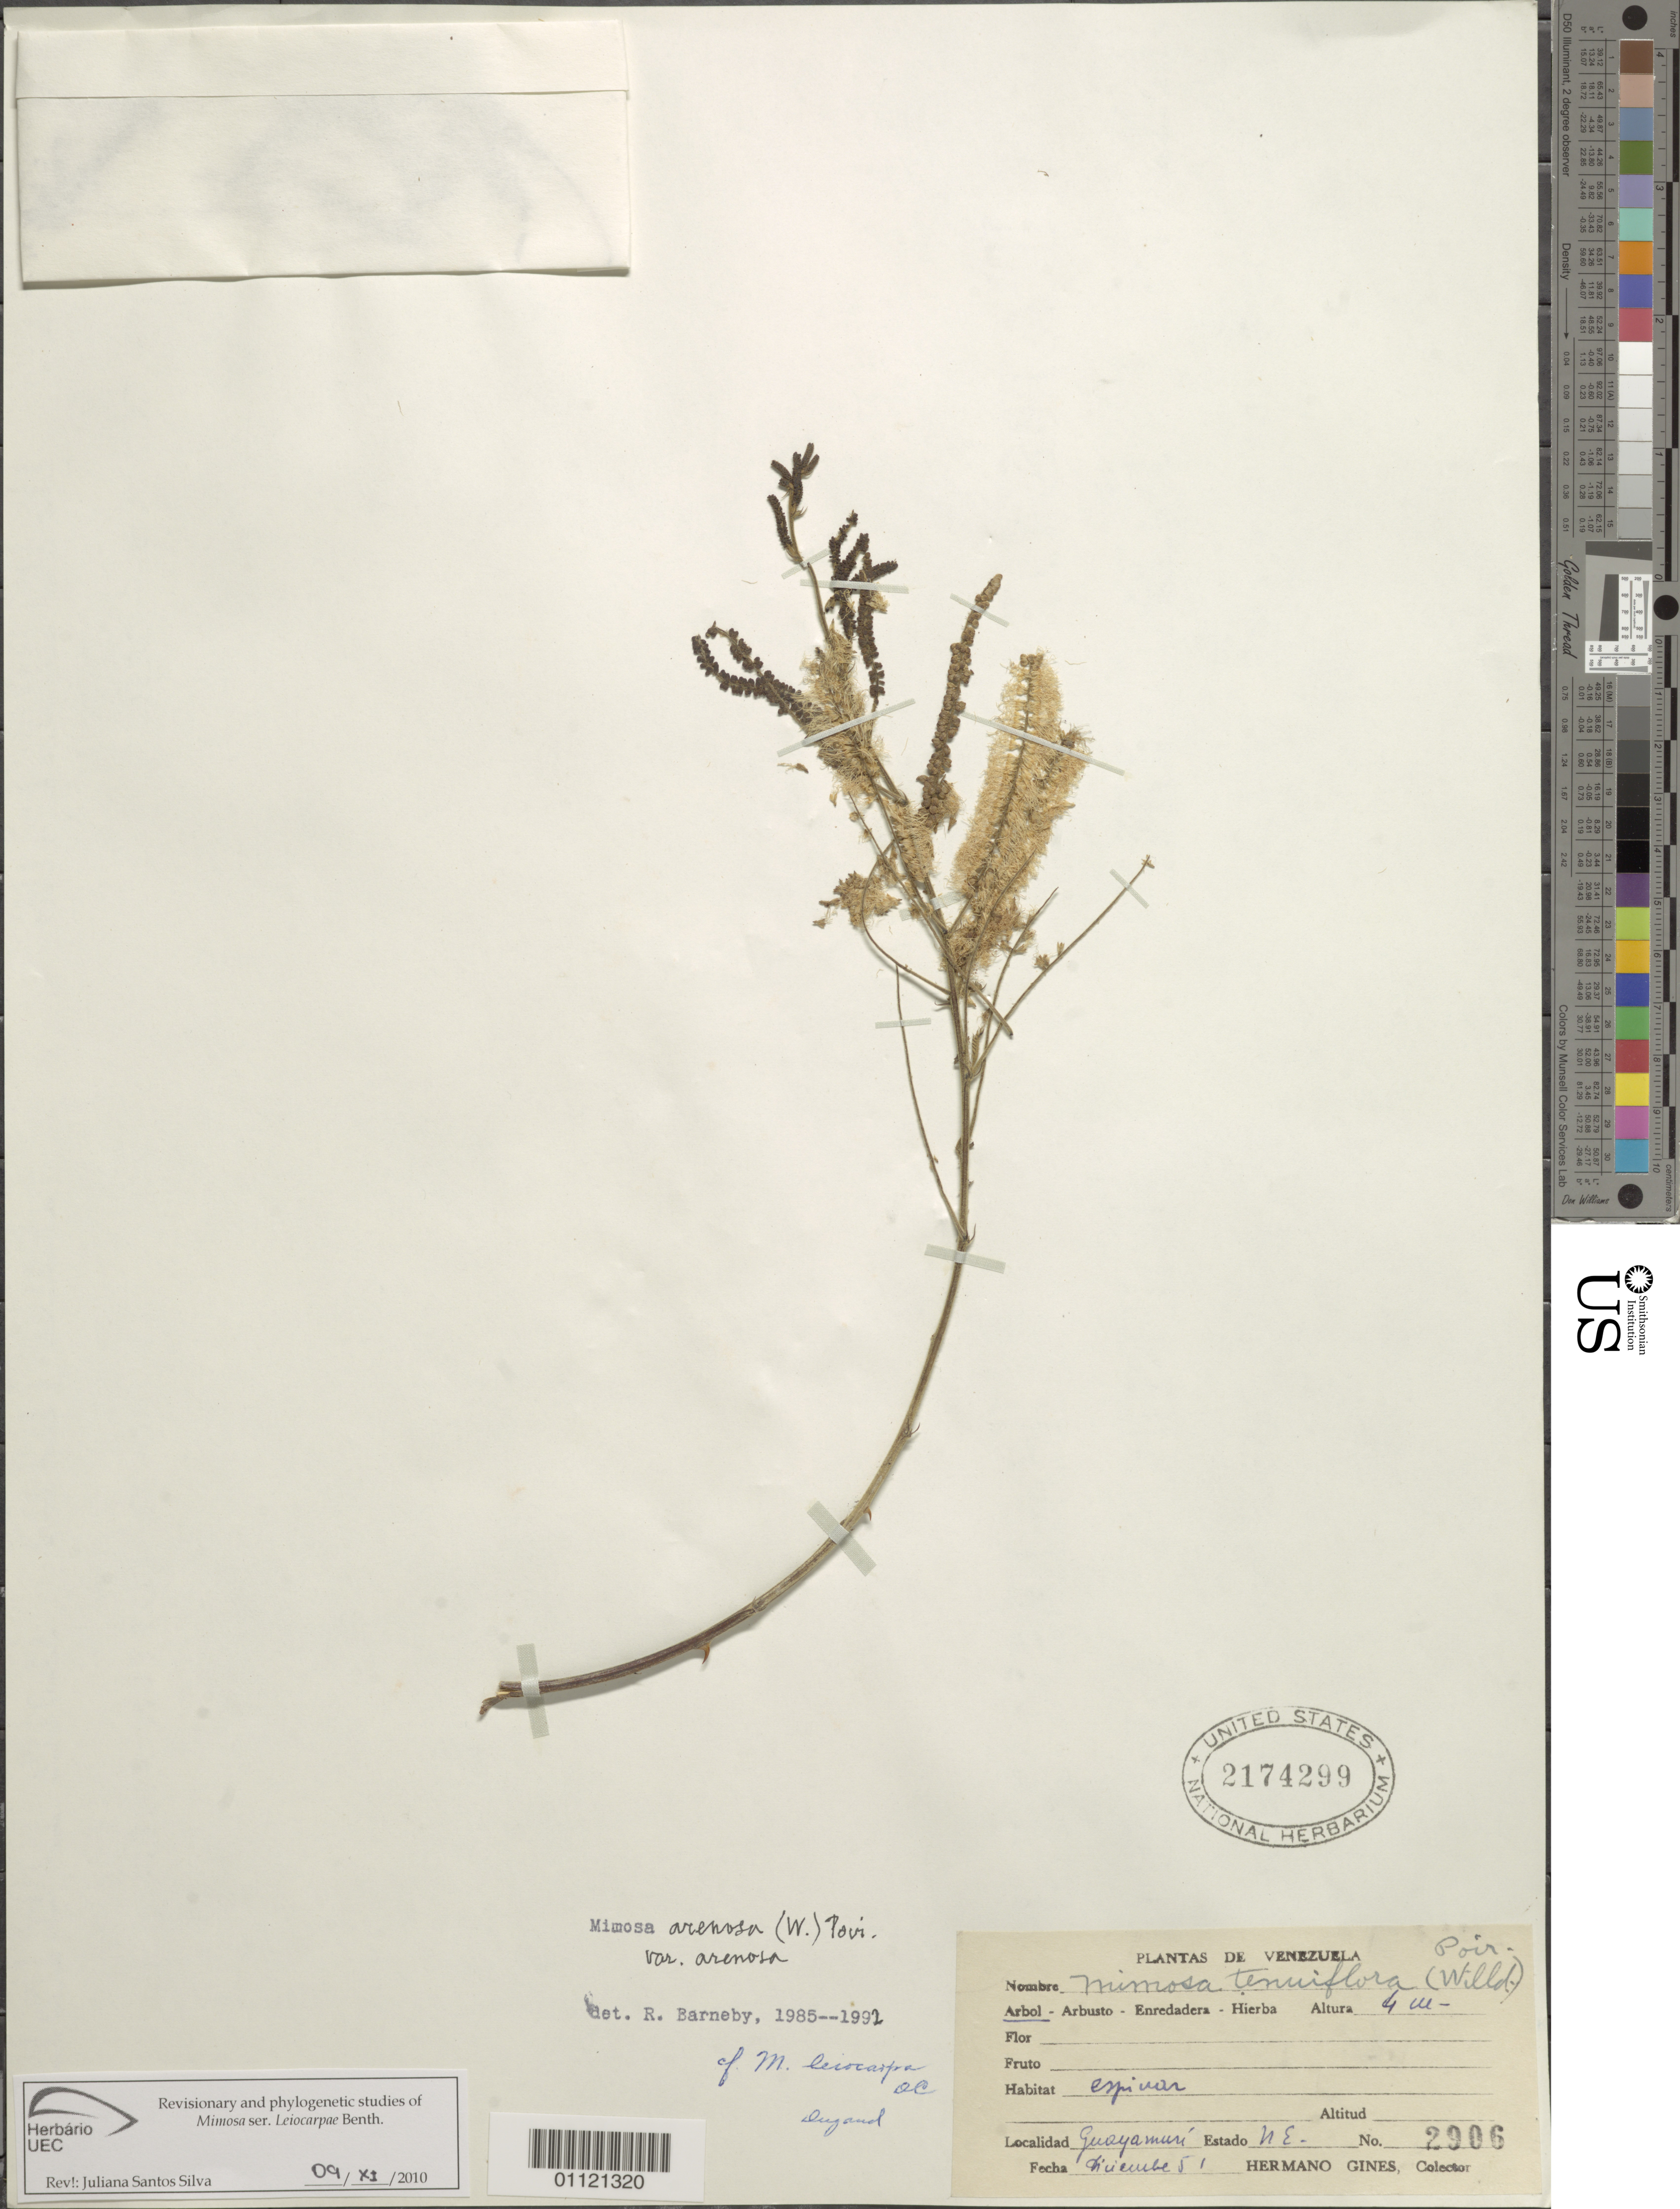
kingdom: Plantae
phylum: Tracheophyta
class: Magnoliopsida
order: Fabales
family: Fabaceae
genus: Mimosa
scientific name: Mimosa arenosa var. arenosa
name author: (Willd.) Poir.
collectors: Bro. Gines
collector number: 2906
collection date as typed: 01 Dec 1951 to 31 Dec 1951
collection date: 1951-12-01/1951-12-31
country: Venezuela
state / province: Nueva Esparta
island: Margarita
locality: Guayamuri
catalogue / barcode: US 2174299